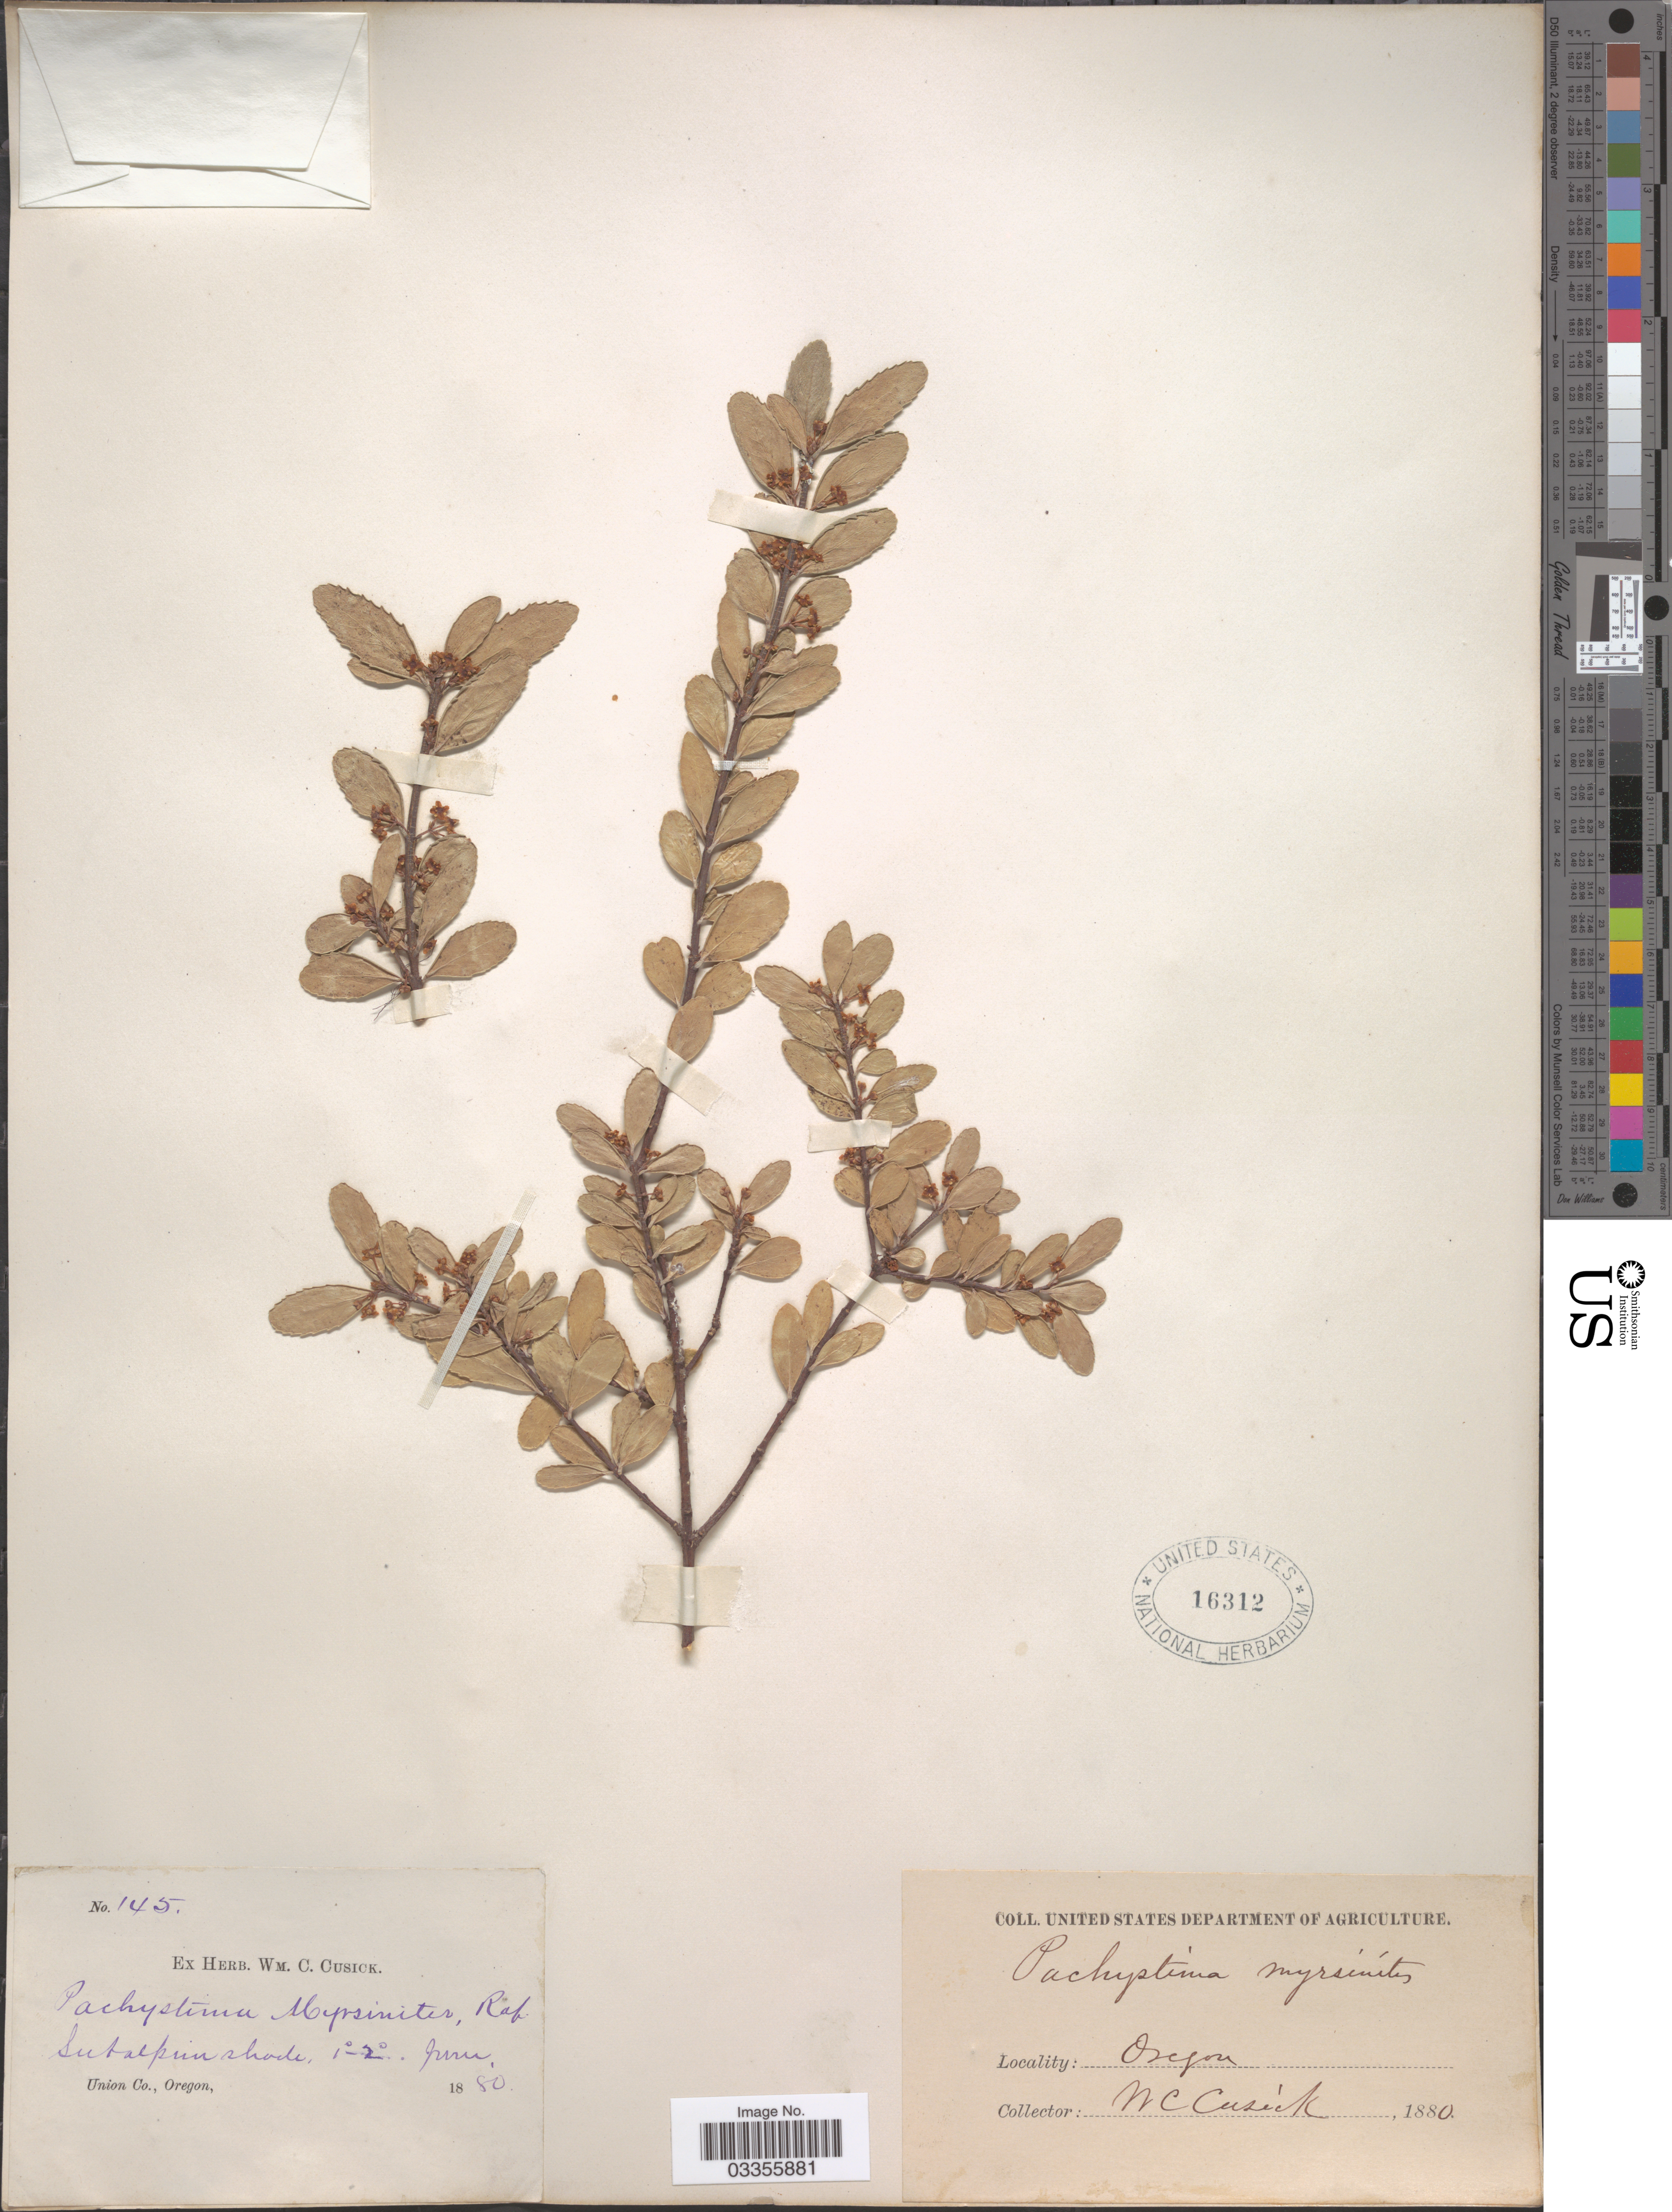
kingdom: Plantae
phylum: Tracheophyta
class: Magnoliopsida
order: Celastrales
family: Celastraceae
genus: Paxistima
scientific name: Paxistima myrsinites subsp. myrsinites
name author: (Pursh) Raf.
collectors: W. C. Cusick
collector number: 145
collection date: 1880-06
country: United States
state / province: Oregon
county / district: Union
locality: Subalpine shade. Union Co.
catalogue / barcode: US 16312